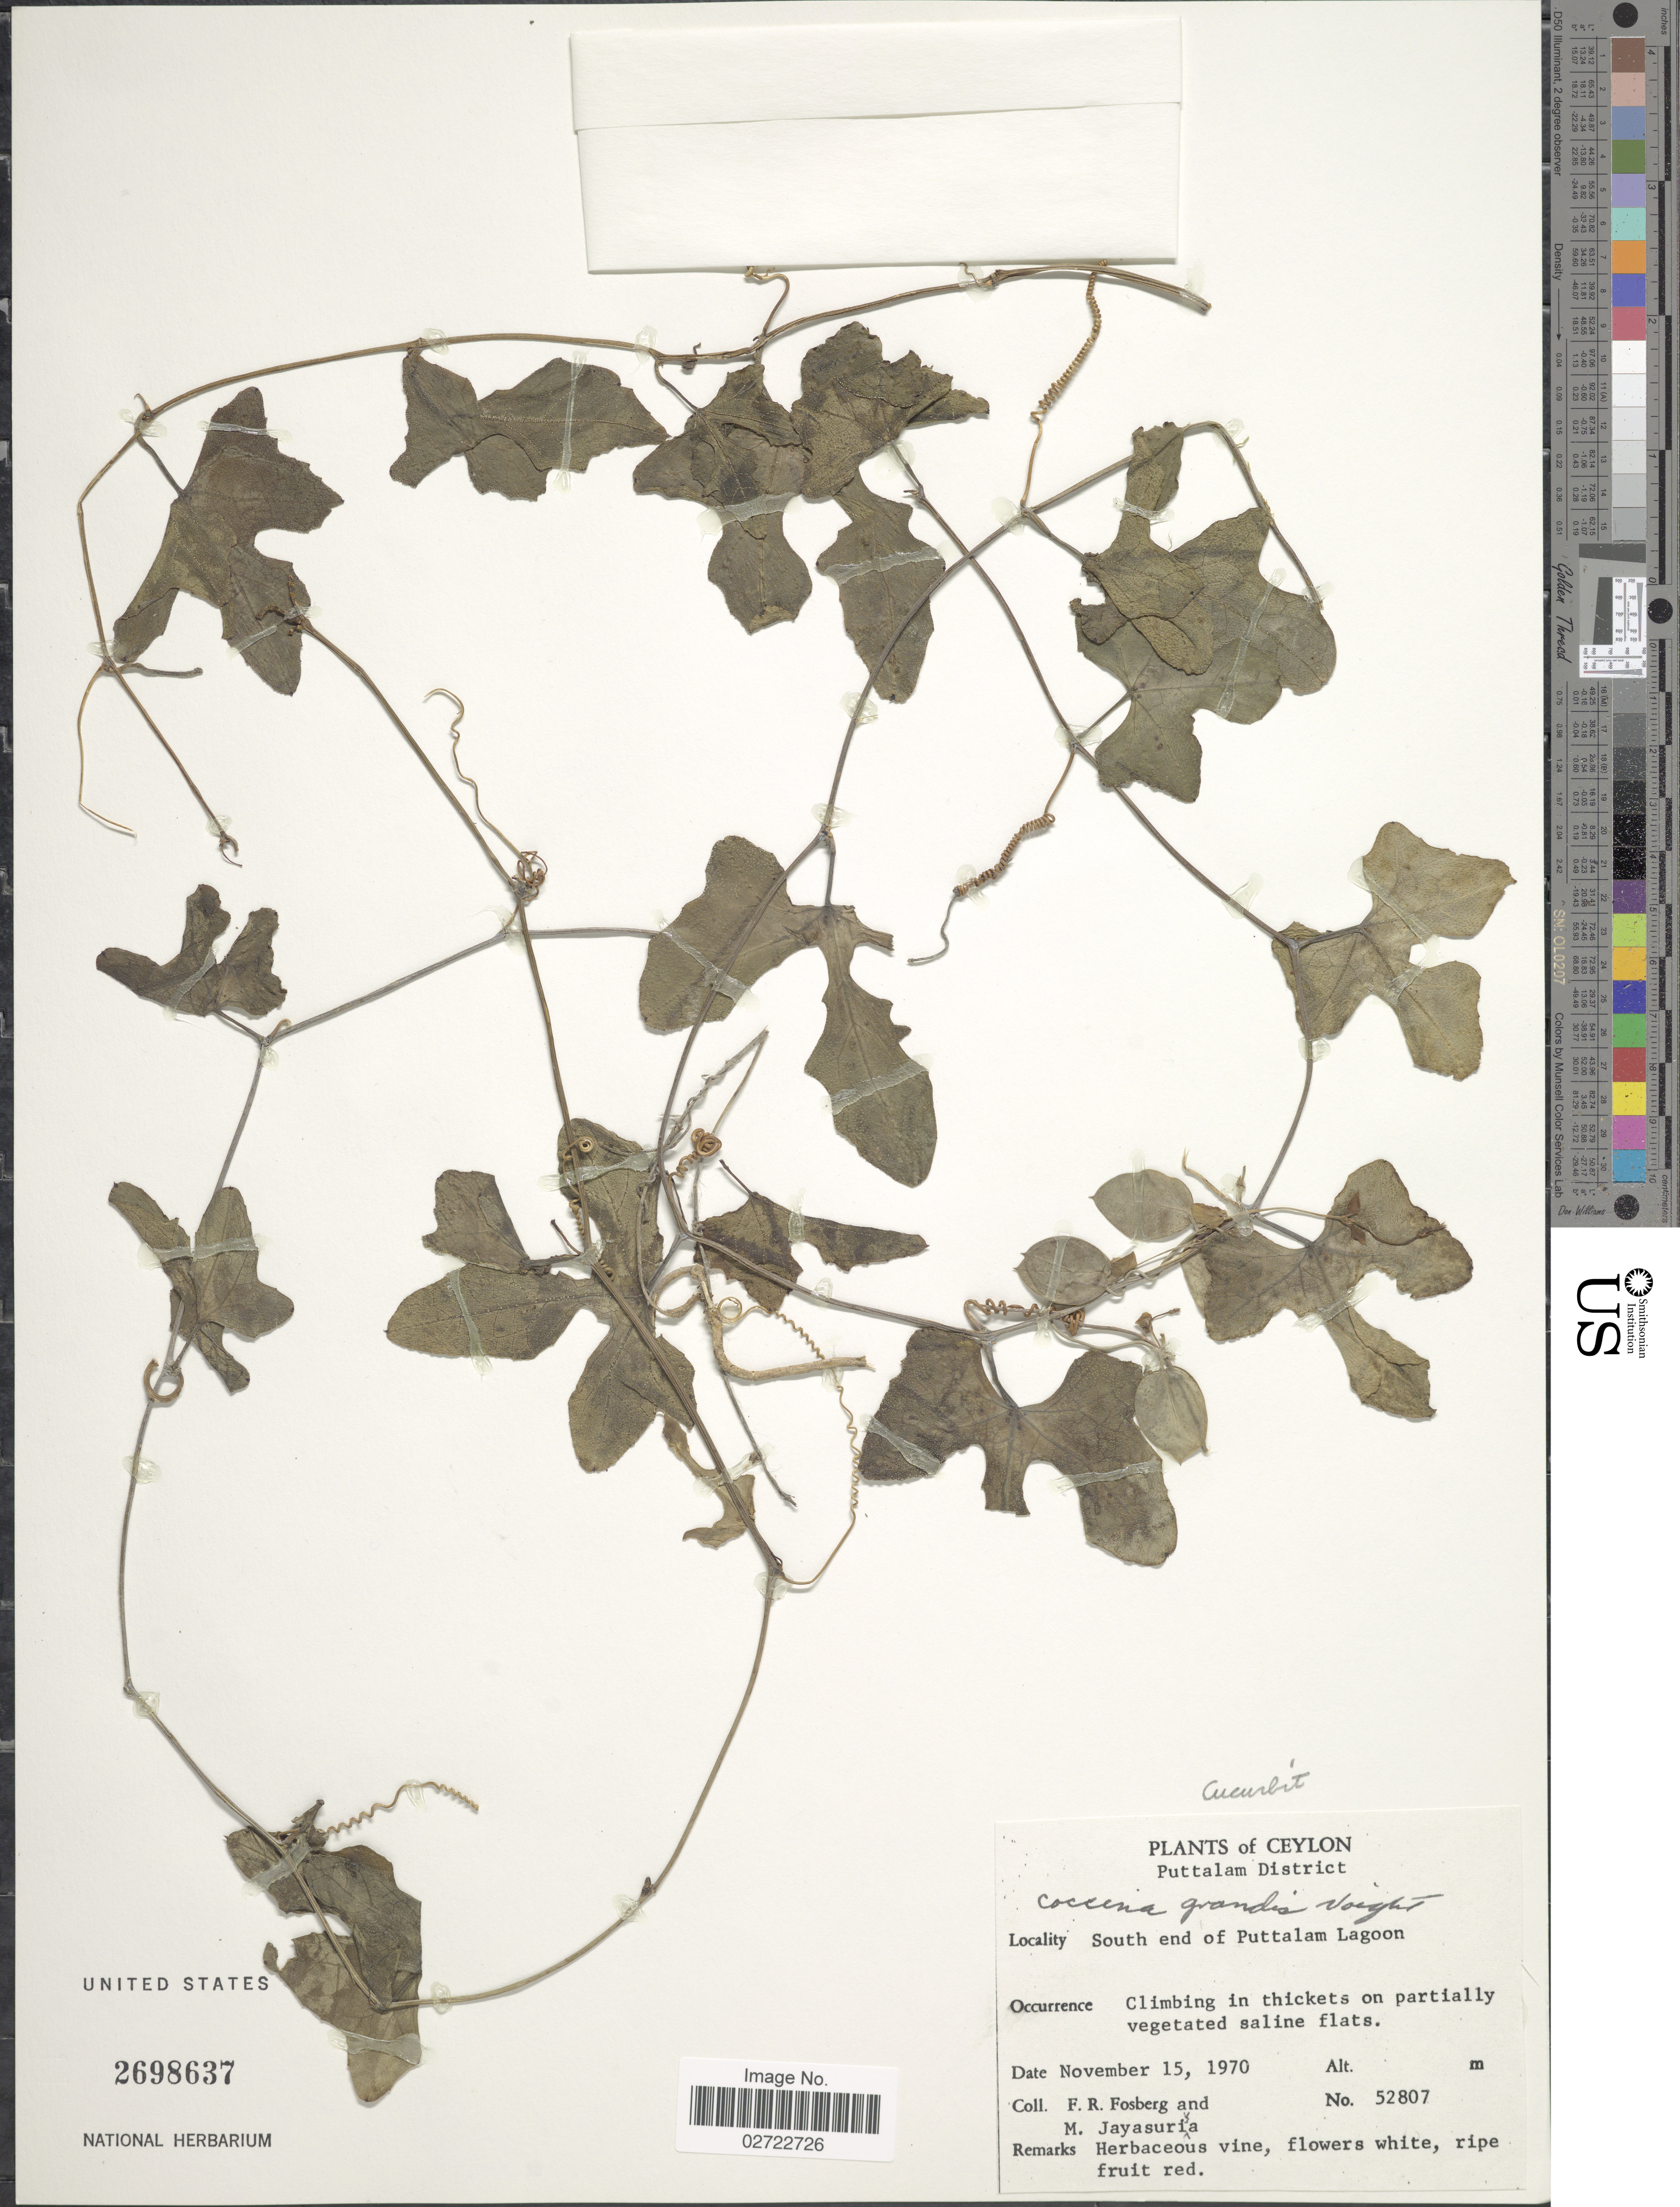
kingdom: Plantae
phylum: Tracheophyta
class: Magnoliopsida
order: Cucurbitales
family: Cucurbitaceae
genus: Coccinia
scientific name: Coccinia grandis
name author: (L.) Voigt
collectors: F. R. Fosberg & M. Jayasuriya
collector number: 52807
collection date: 1970-11-15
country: Sri Lanka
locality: Ceylon, Puttalam District. South end of Puttalam Lagoon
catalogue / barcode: US 2698637